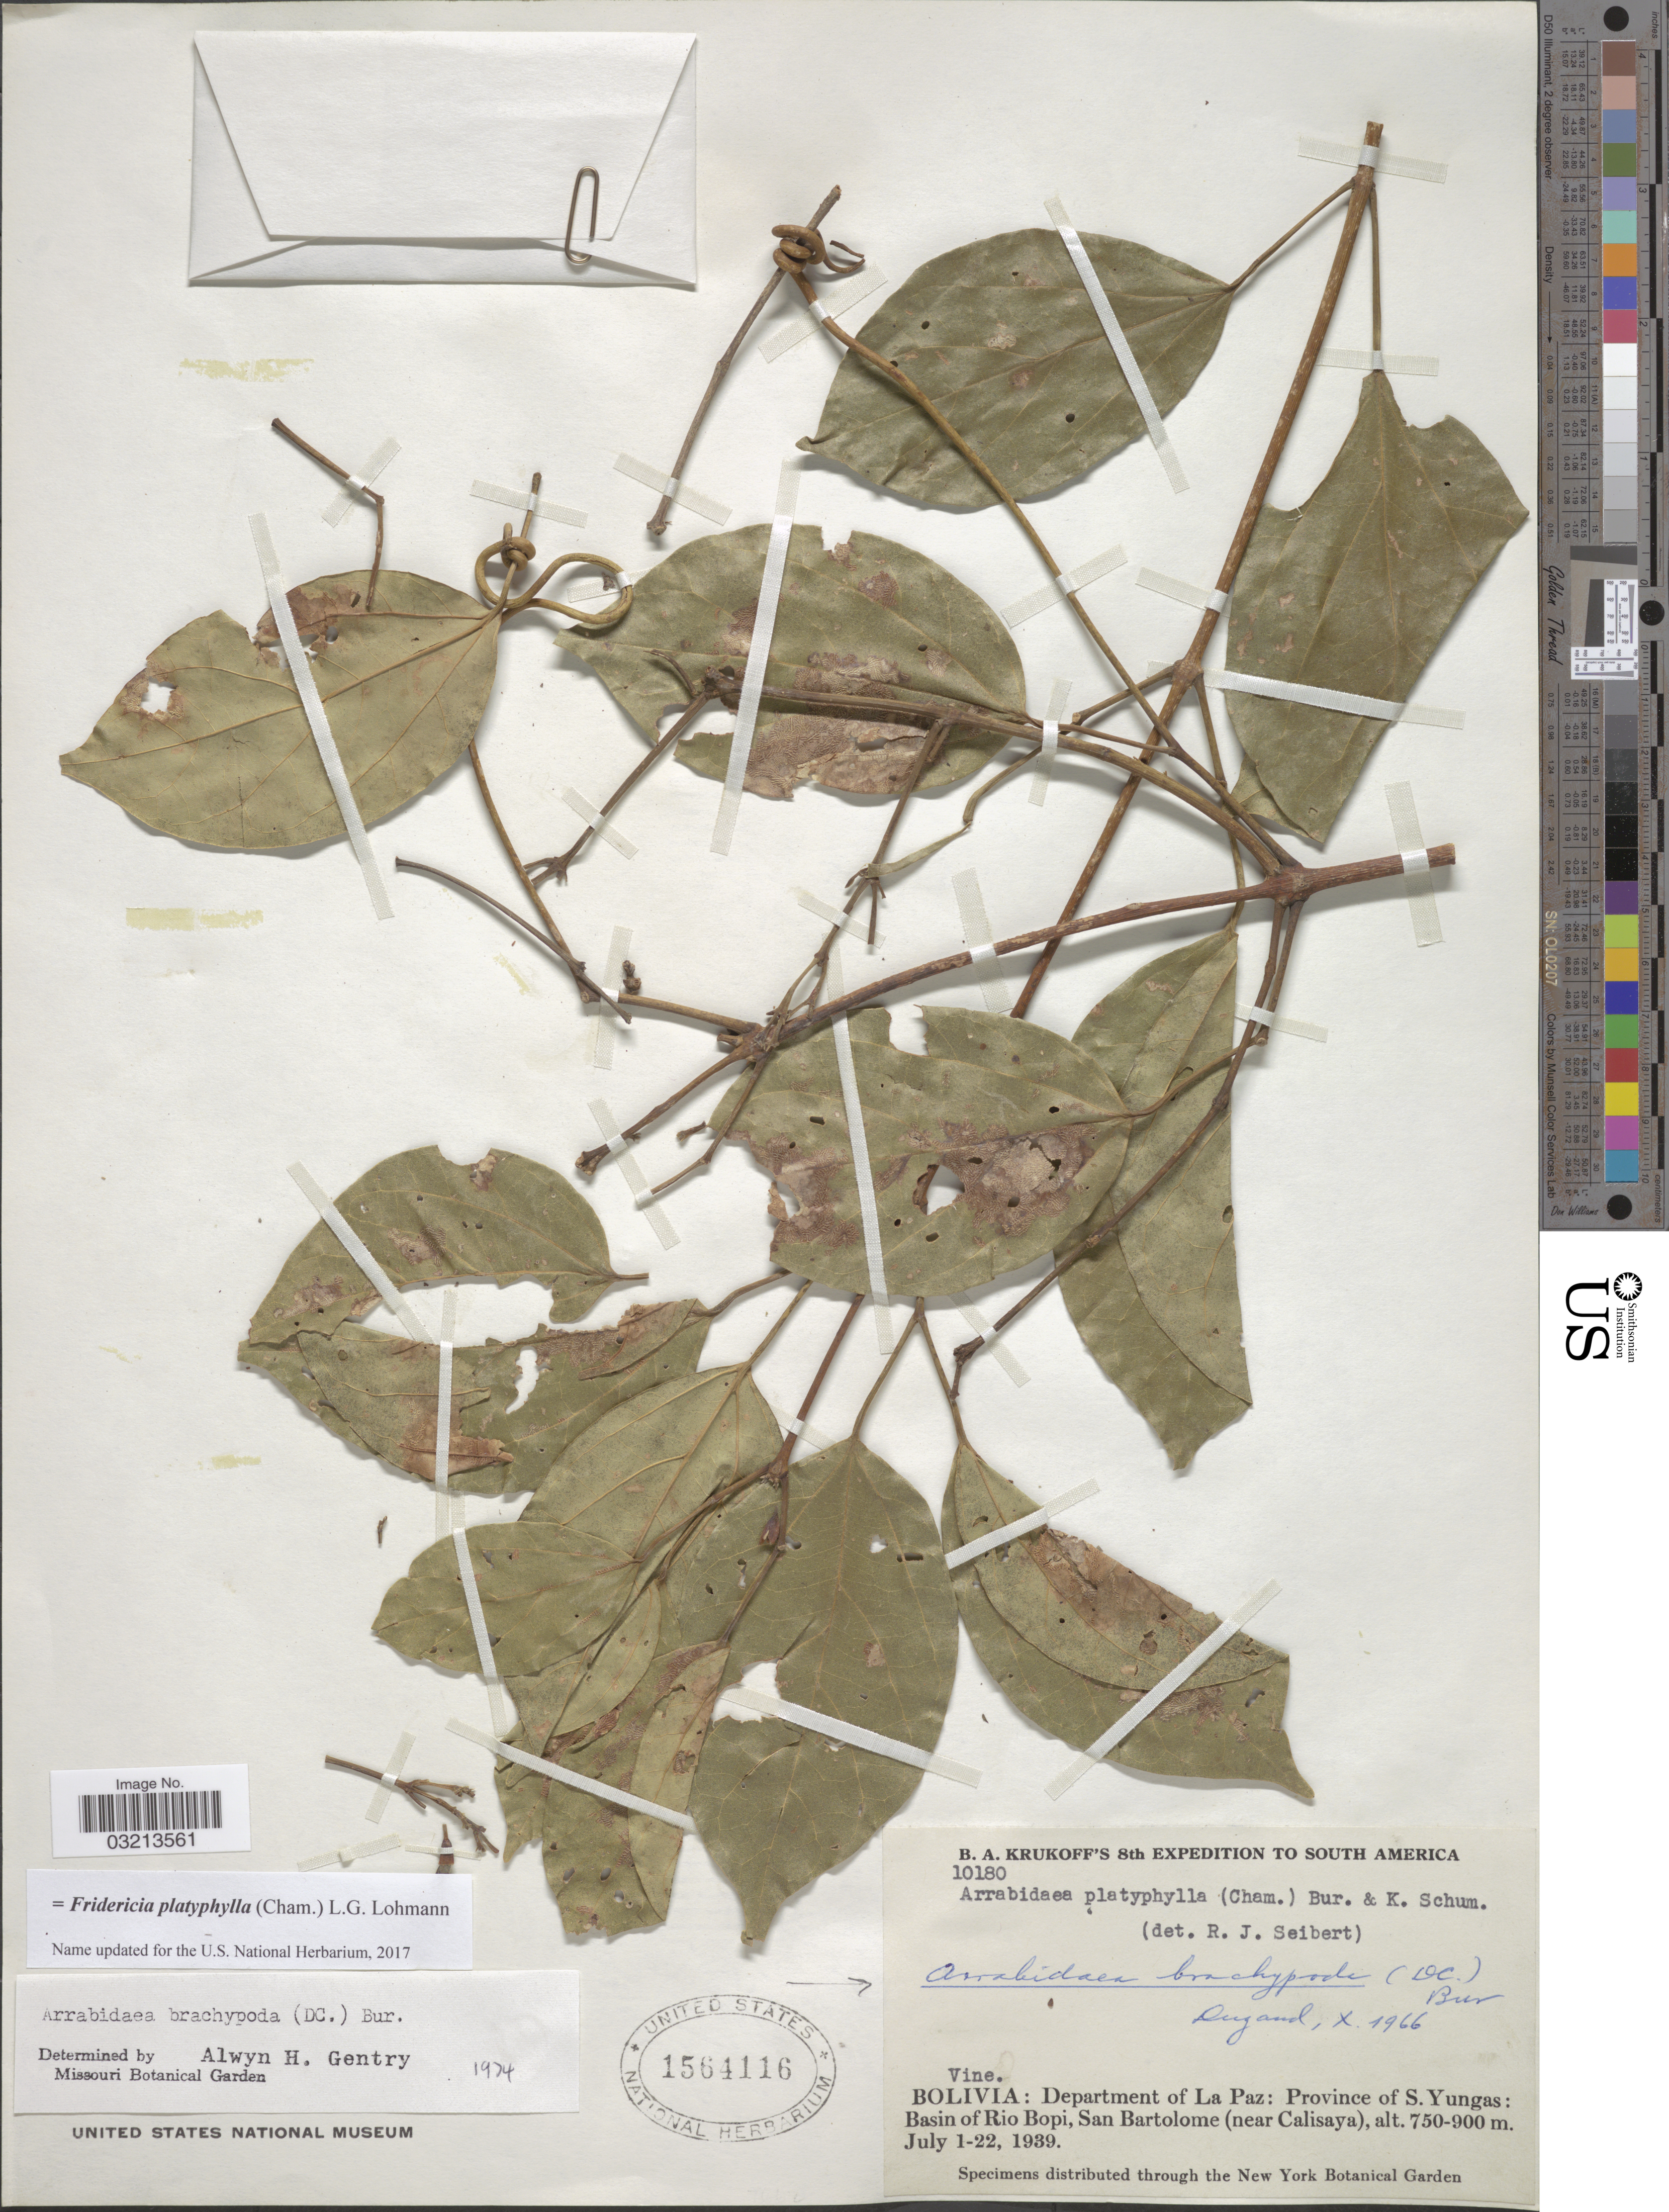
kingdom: Plantae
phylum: Tracheophyta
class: Magnoliopsida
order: Lamiales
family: Bignoniaceae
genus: Fridericia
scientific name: Fridericia platyphylla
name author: (Cham.) L.G. Lohmann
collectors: B. A. Krukoff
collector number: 10180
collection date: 1939-07-01/1939-07-22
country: Bolivia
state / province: La Paz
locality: Department of La Paz: Province of S. Yungas: Basin of Rio Bopi, San Bartolome (near Calisaya).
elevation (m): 750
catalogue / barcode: US 1564116